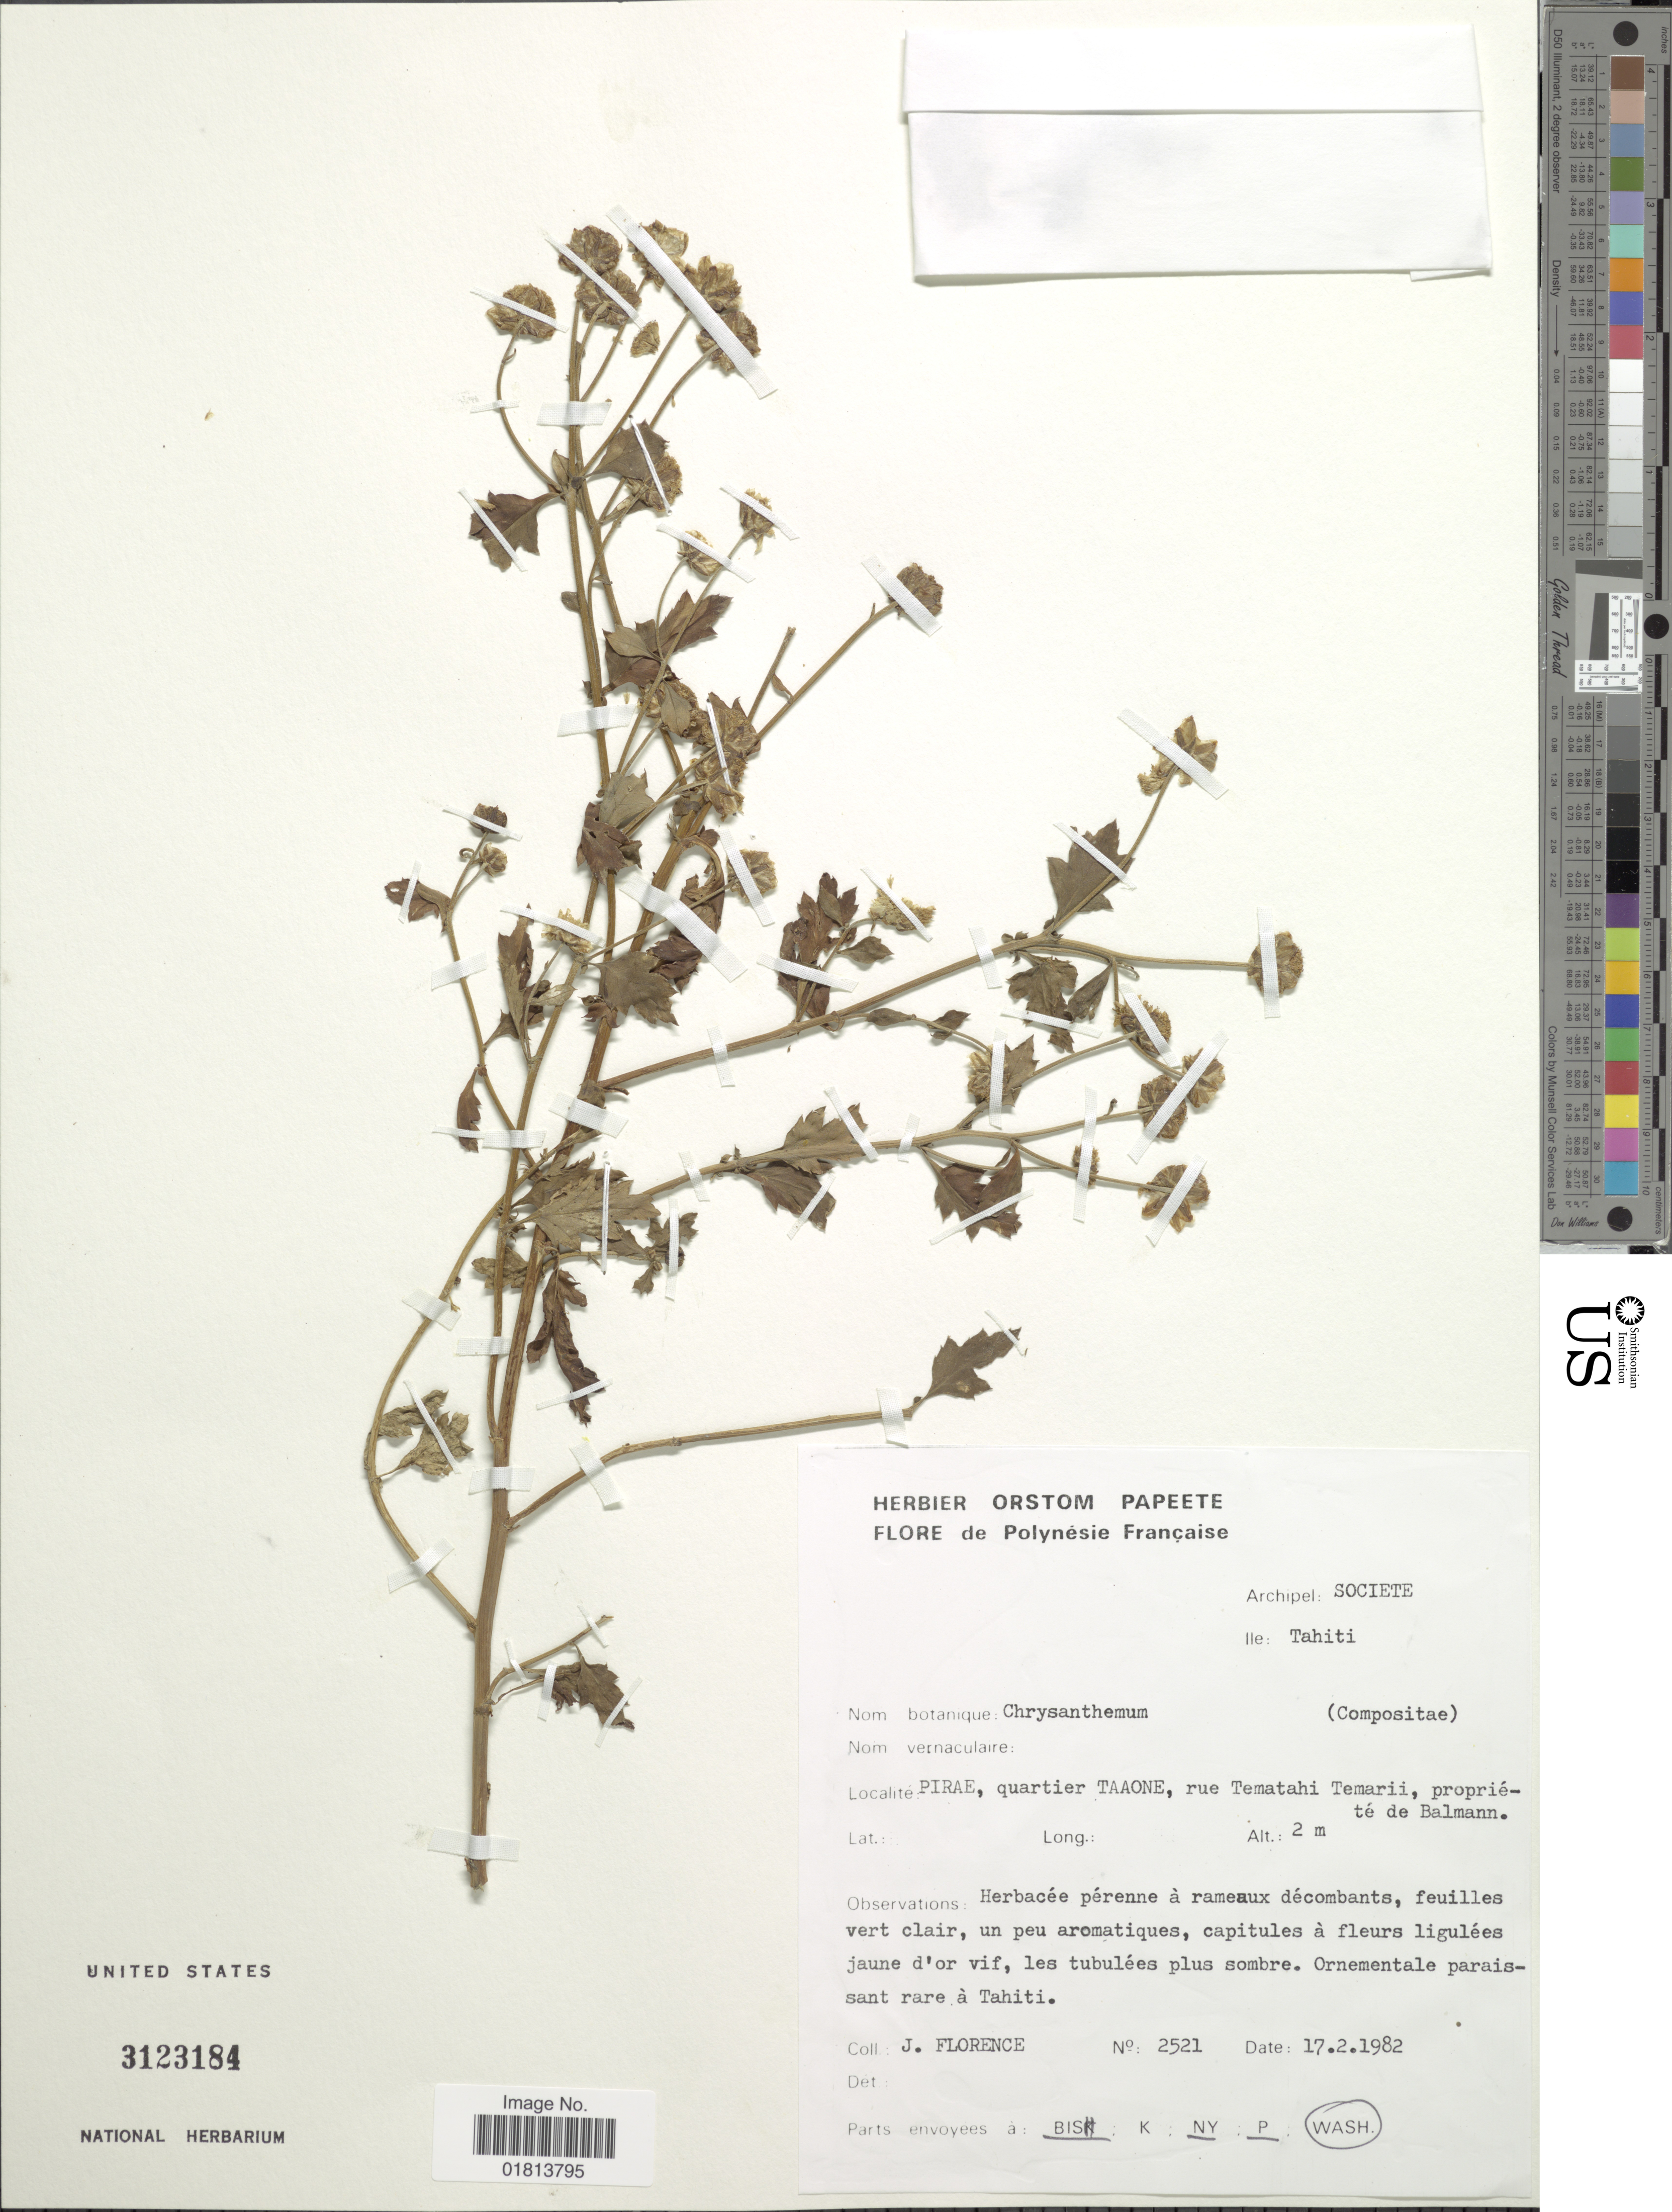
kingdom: Plantae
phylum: Tracheophyta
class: Magnoliopsida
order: Asterales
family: Asteraceae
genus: Dendranthema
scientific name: Dendranthema indicum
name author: (L.) Des Moul.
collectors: J. Florence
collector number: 2521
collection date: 1982-02-17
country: French Polynesia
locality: Archipel: Societe, Ile: Tahiti, Pirae, quartier Taaone, rue Tematahi Temarii, propriete de Balmann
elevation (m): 2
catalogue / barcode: US 3123184